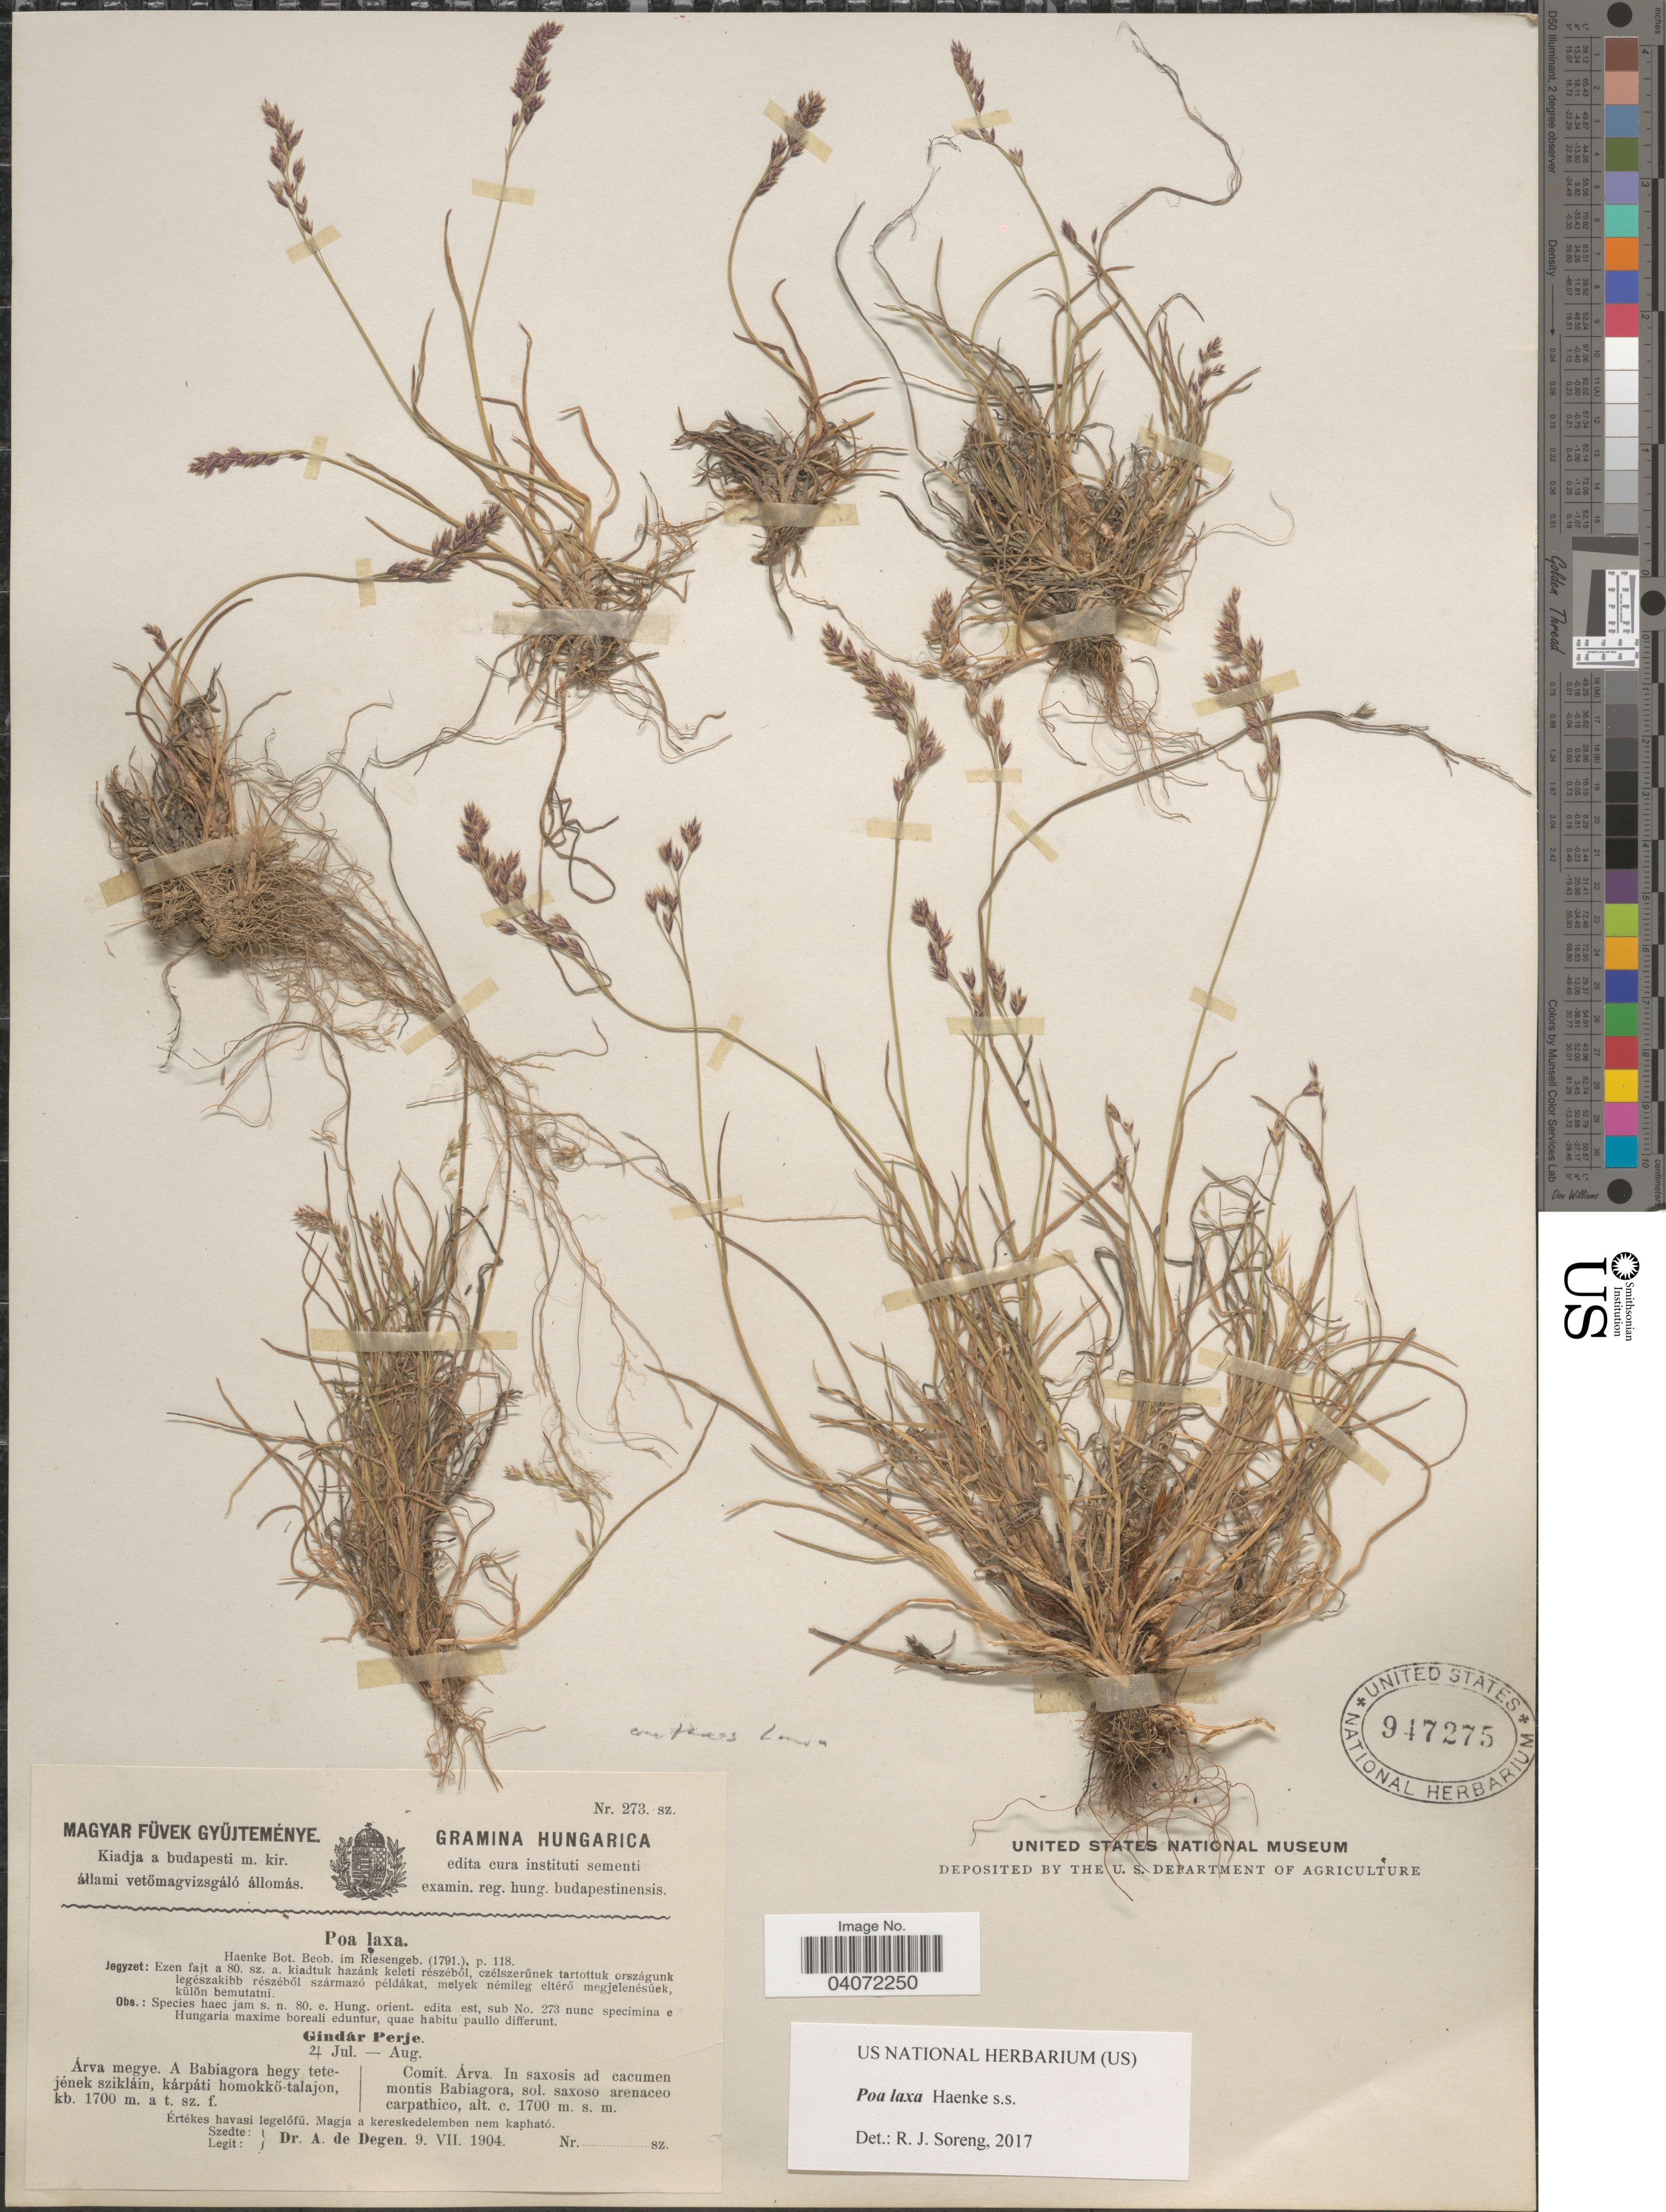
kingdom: Plantae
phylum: Tracheophyta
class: Liliopsida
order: Poales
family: Poaceae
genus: Poa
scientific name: Poa laxa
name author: Haenke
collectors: A. Degen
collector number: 273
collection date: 1904-07-09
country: Hungary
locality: Comit. Árva. In saxosis ad cacumen montis Babiagora, sol. saxoso arenaceo carpathico.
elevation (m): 1700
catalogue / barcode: US 947275